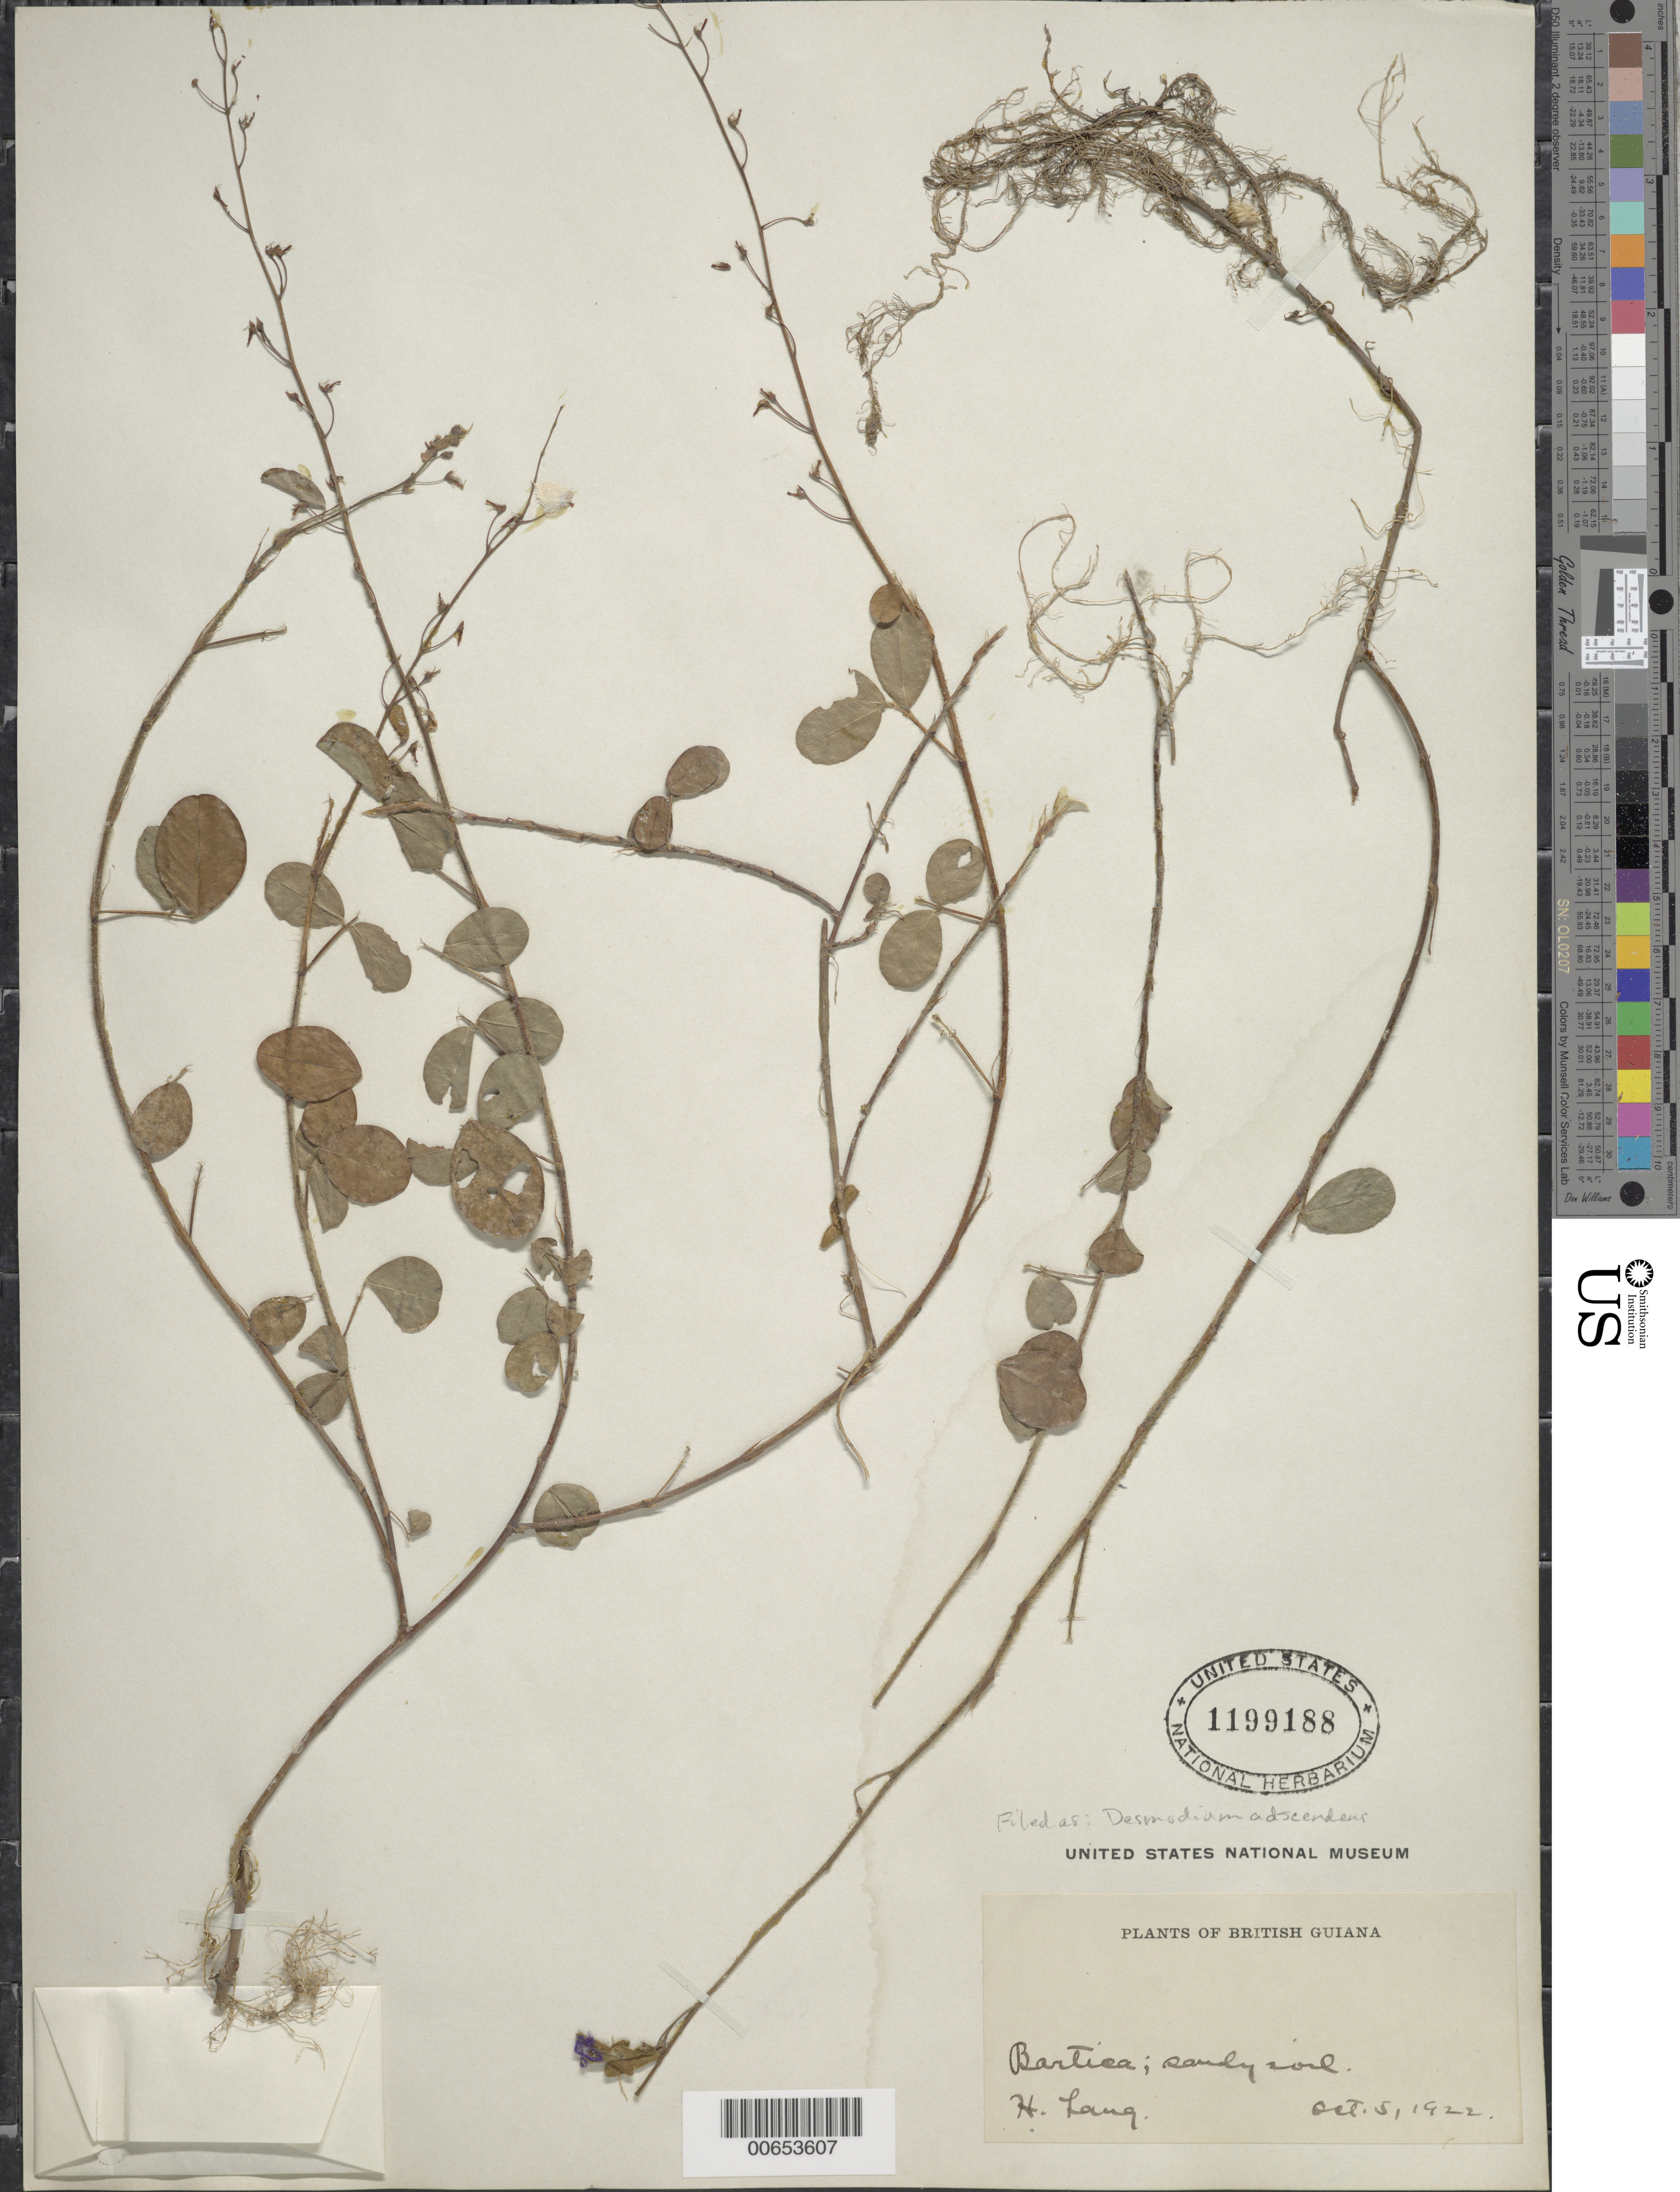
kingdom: Plantae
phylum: Tracheophyta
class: Magnoliopsida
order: Fabales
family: Fabaceae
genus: Grona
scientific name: Grona adscendens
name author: (Sw.) H. Ohashi & K. Ohashi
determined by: Strong, Mark T., (BOT), Smithsonian Institution - National Museum of Natural History (UNITED STATES)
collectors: H. Lang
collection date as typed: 5-Oct-22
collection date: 1922-10-05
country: Guyana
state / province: Cuyuni-Mazaruni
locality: Bartica, Essequibo R.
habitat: Sandy soil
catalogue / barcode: US 1199188